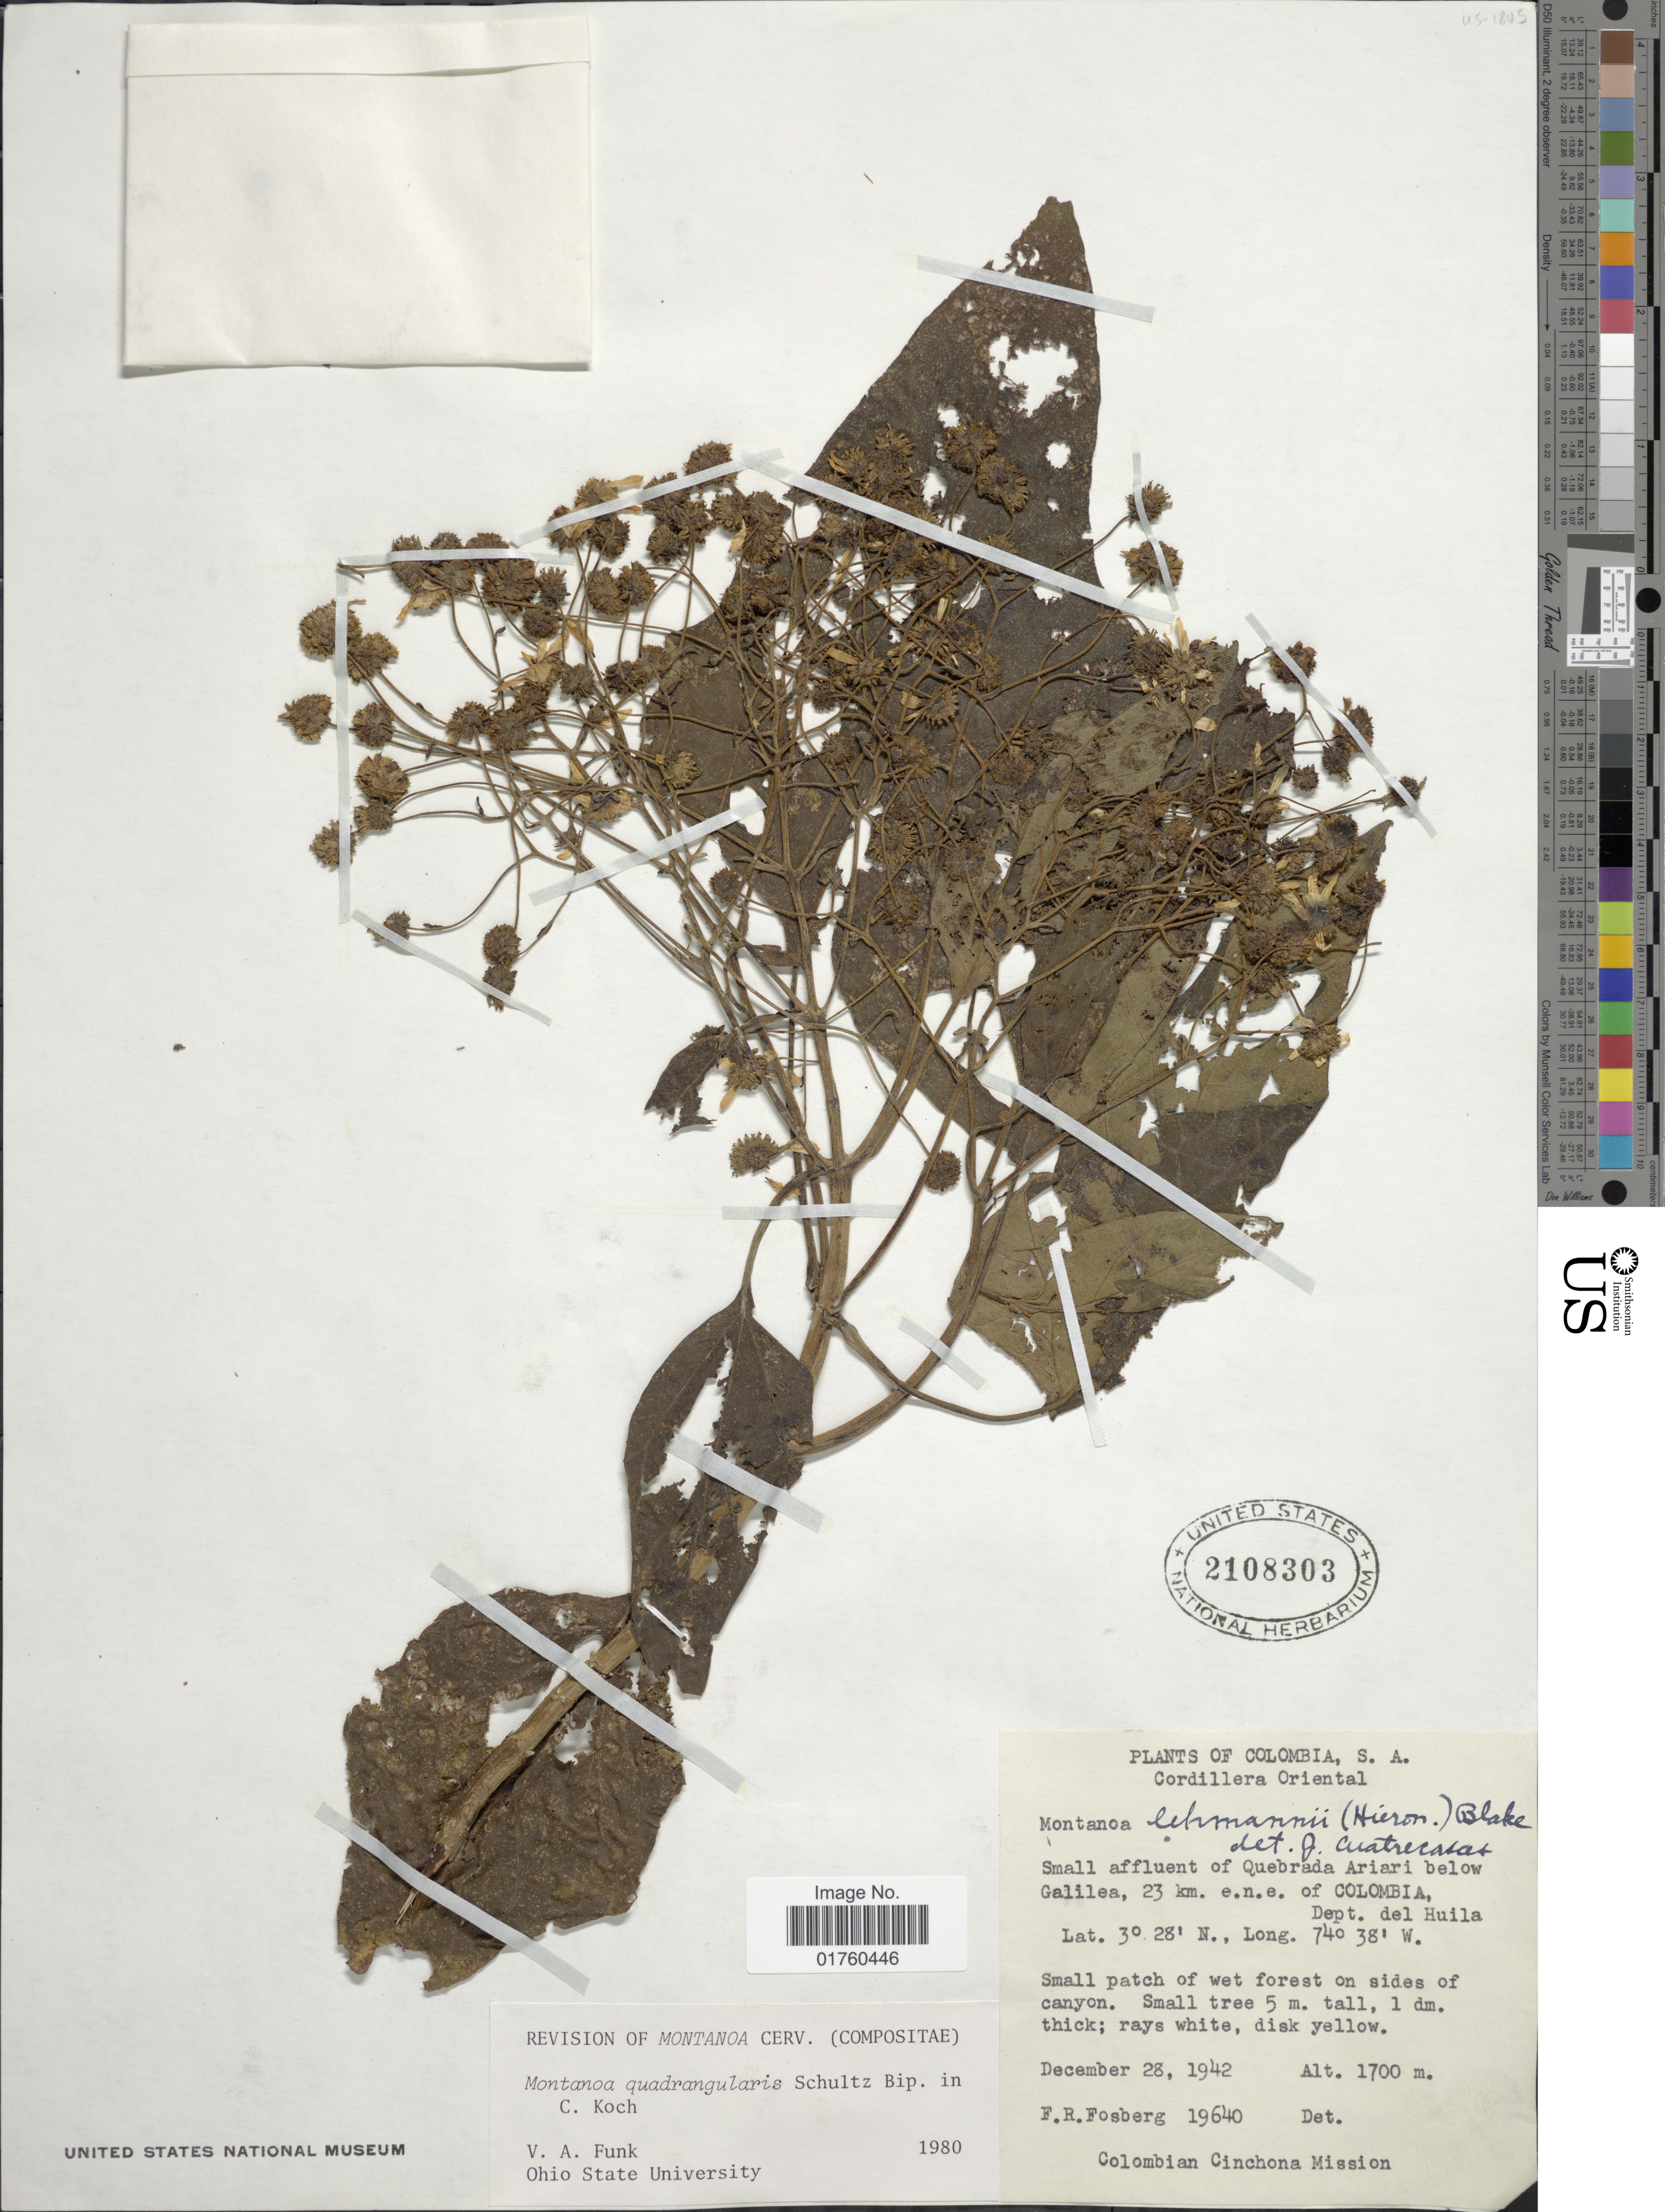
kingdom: Plantae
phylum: Tracheophyta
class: Magnoliopsida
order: Asterales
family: Asteraceae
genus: Montanoa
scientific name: Montanoa quadrangularis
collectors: F. R. Fosberg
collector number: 19640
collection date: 1942-12-28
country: Colombia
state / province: Huila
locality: Cordillera Oriental. Small affluent of Quebrada Ariari below Galilea, 23 km. e.n.e. of Colombia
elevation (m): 1700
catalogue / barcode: US 2108303